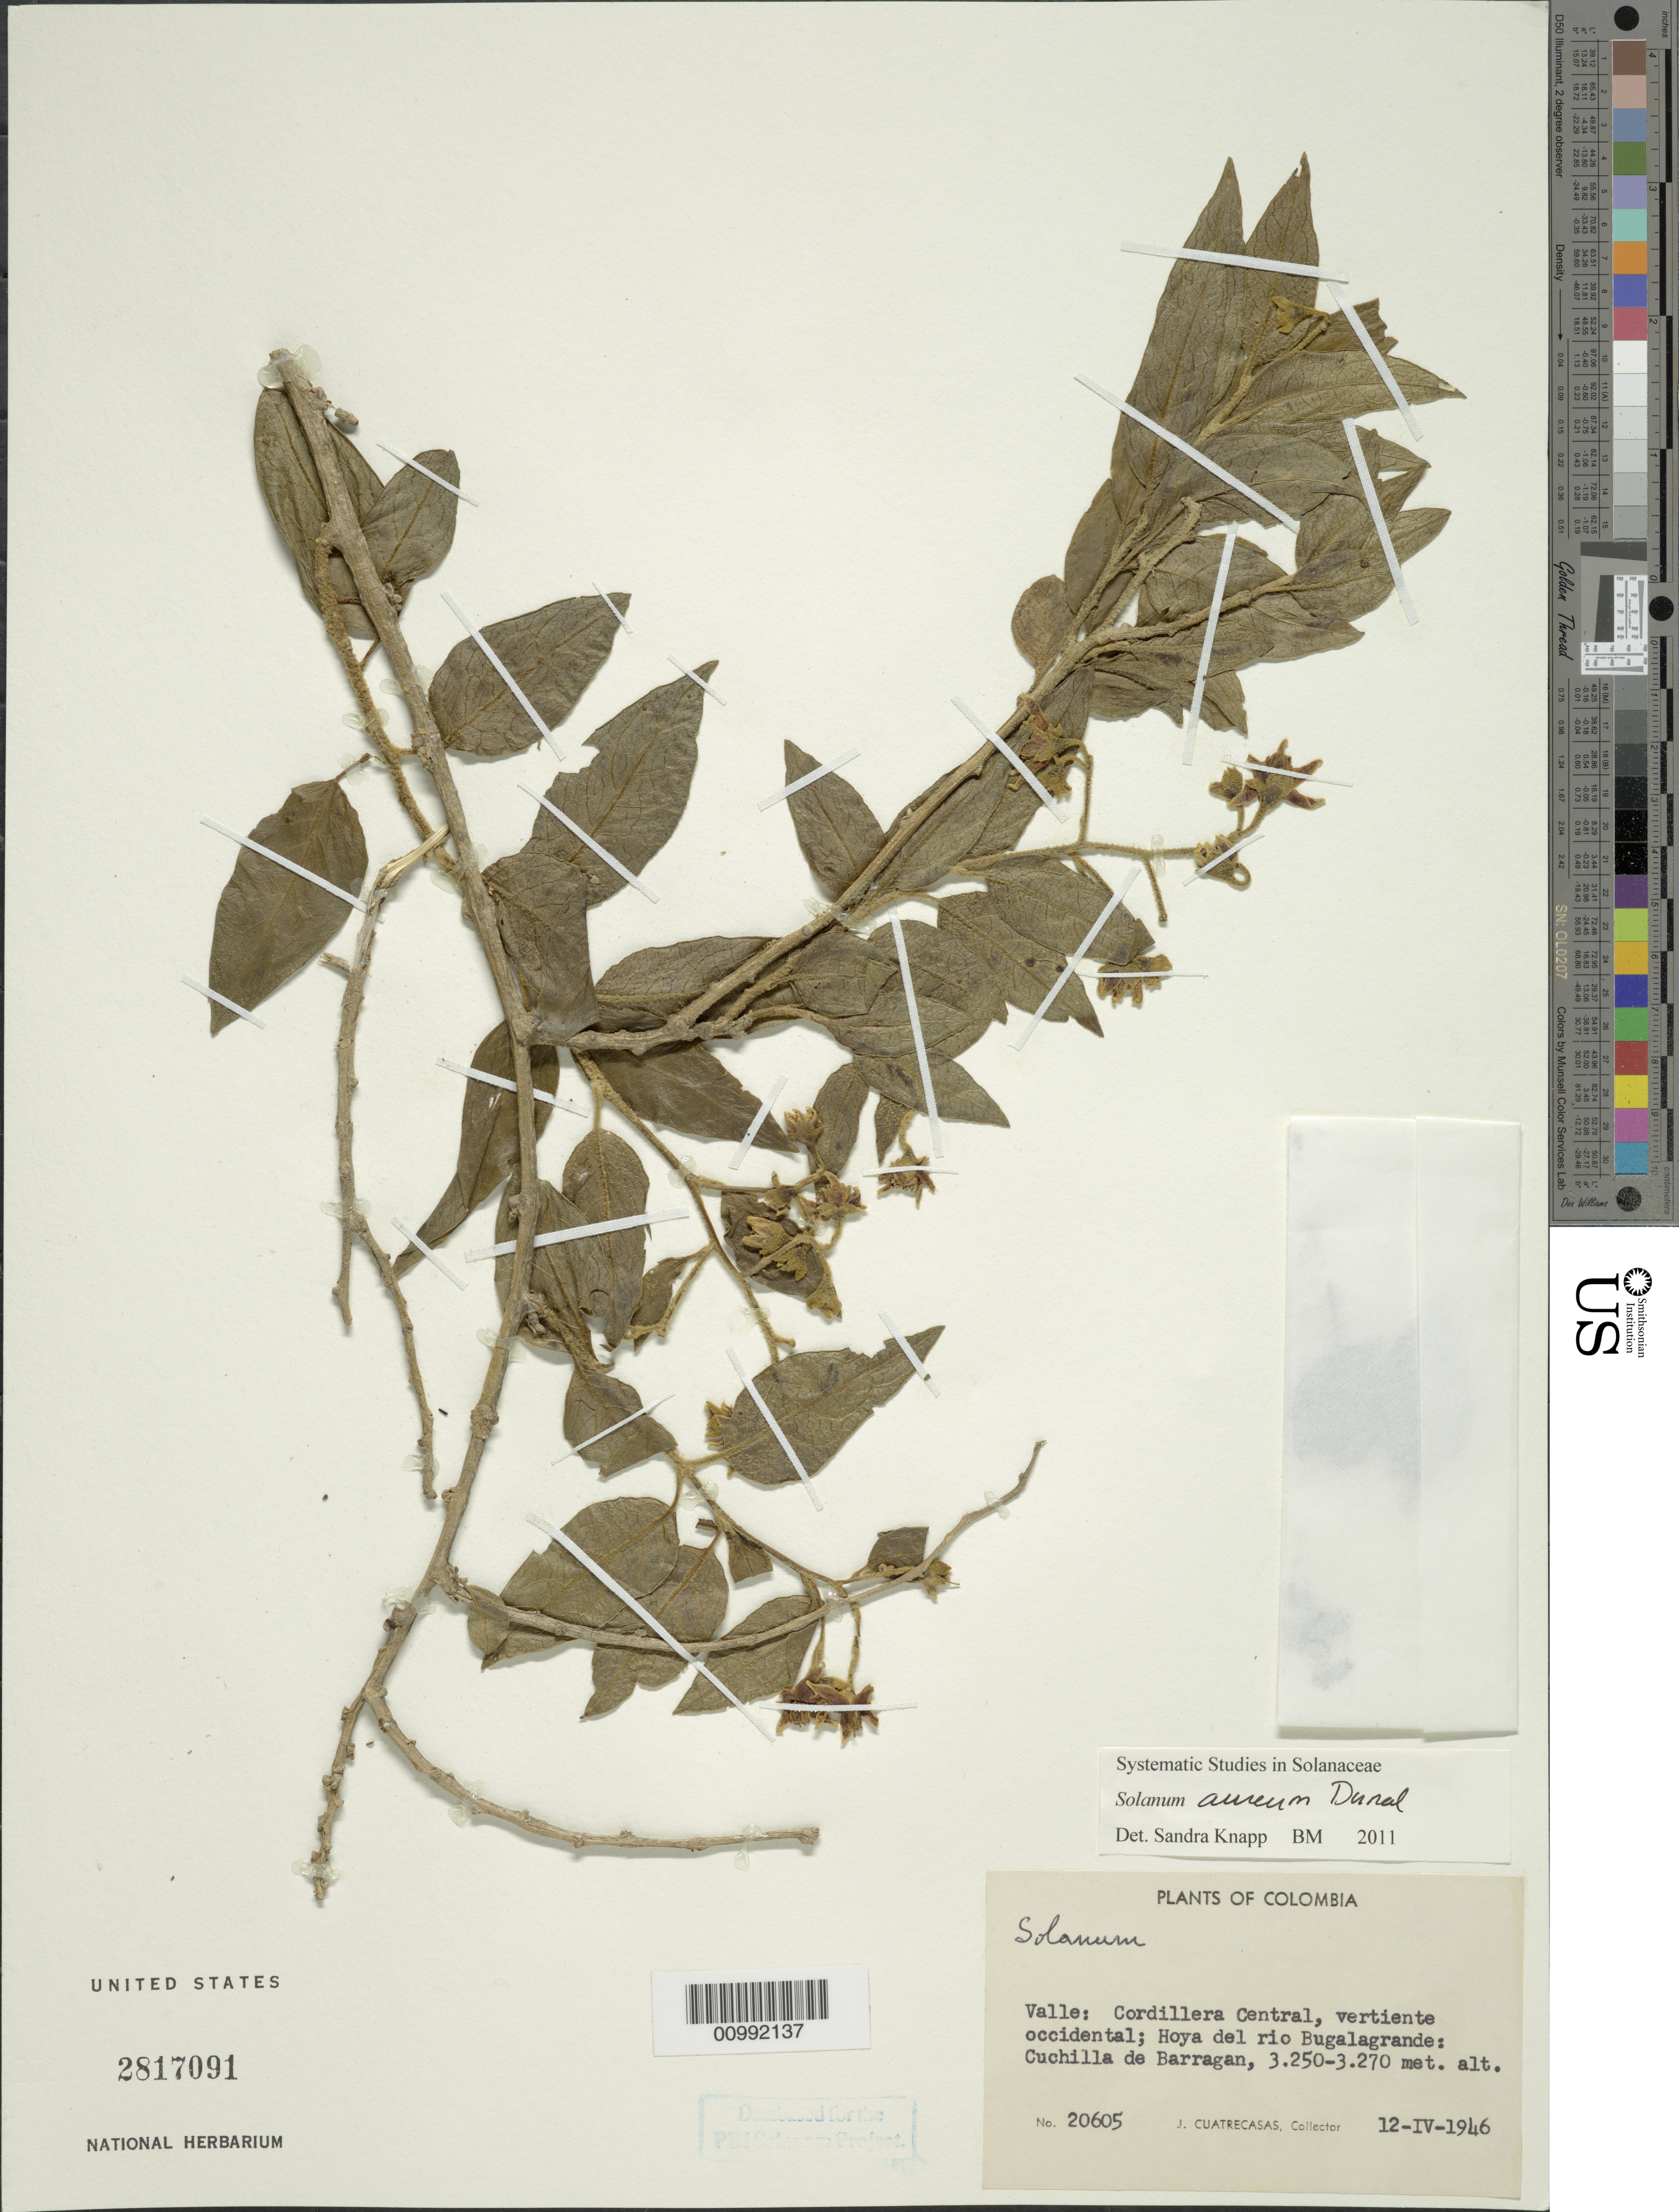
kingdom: Plantae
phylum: Tracheophyta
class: Magnoliopsida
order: Solanales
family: Solanaceae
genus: Solanum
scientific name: Solanum aureum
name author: Dunal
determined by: Knapp, S. D.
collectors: J. Cuatrecasas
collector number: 20605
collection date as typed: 12 Apr 1946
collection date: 1946-04-12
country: Colombia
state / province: Valle del Cauca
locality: Cordillera Central, vertiente occidental, hoya del Río Bugalagrande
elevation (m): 3250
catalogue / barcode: US 2817091